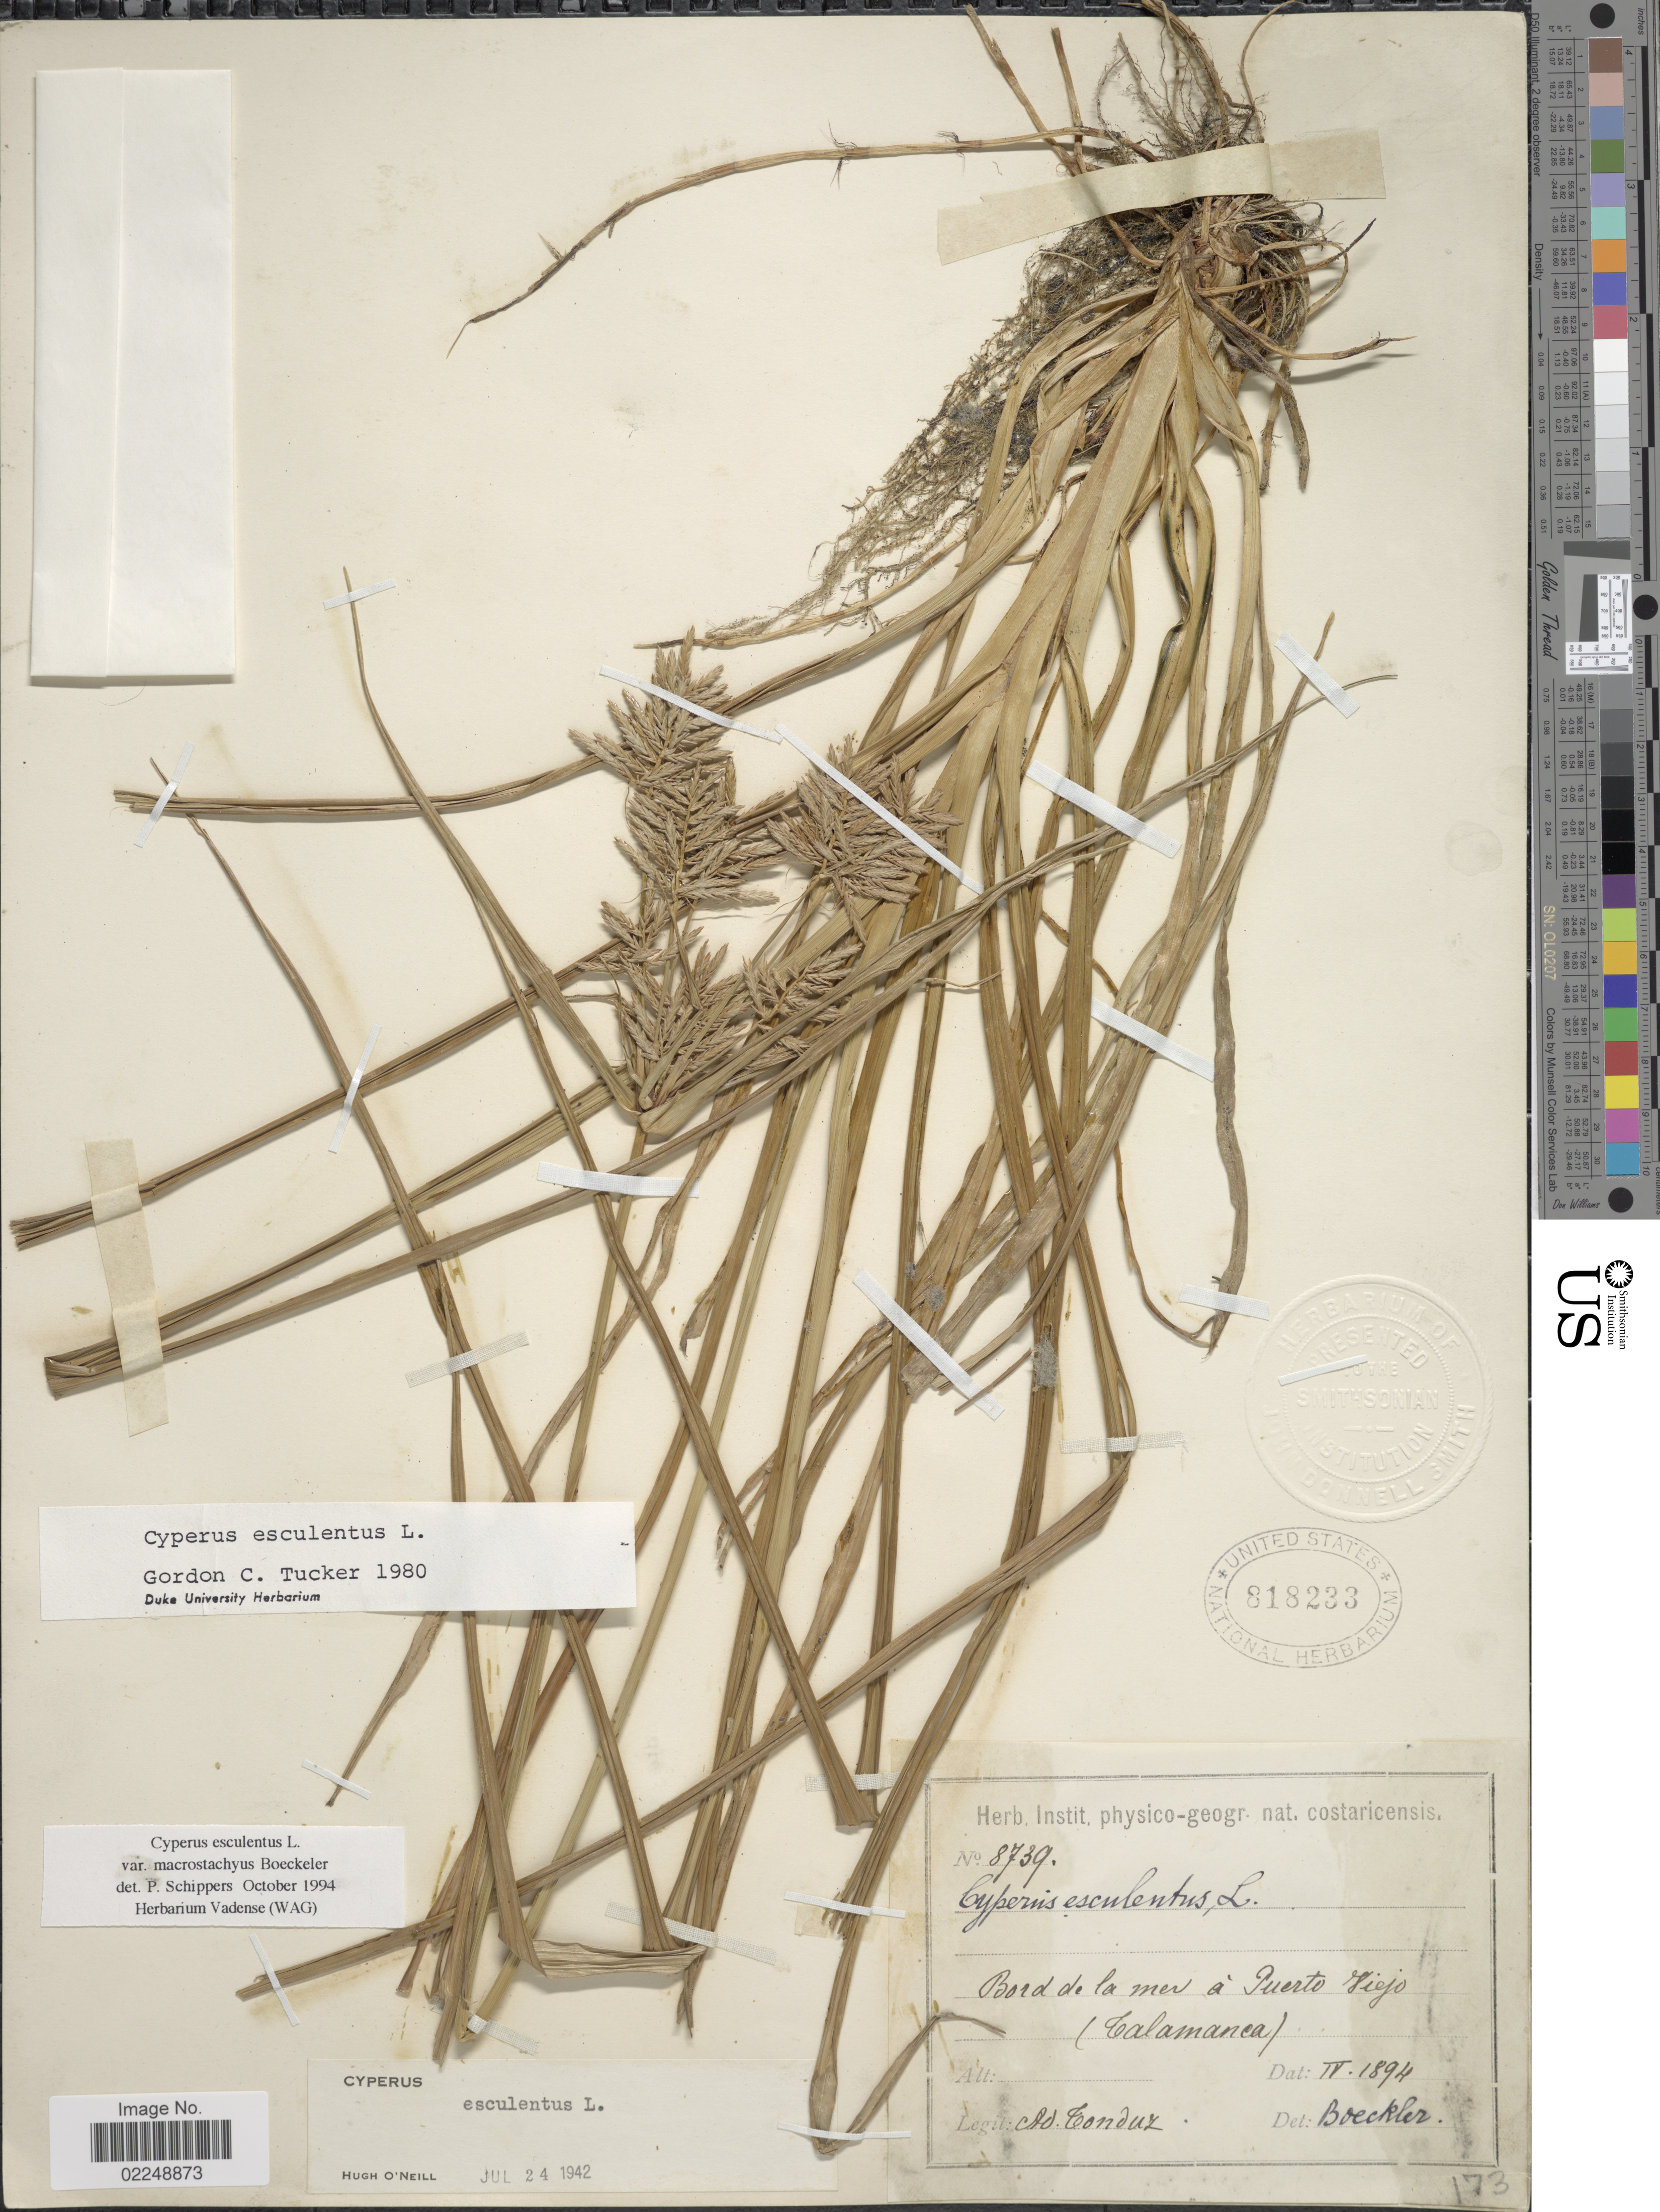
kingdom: Plantae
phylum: Tracheophyta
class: Liliopsida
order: Poales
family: Cyperaceae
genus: Cyperus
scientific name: Cyperus esculentus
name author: L.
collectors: A. Tonduz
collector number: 8739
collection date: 1894-04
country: Costa Rica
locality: Bord de la mer a Puerto Viejo (Talamanca)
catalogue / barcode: US 818233